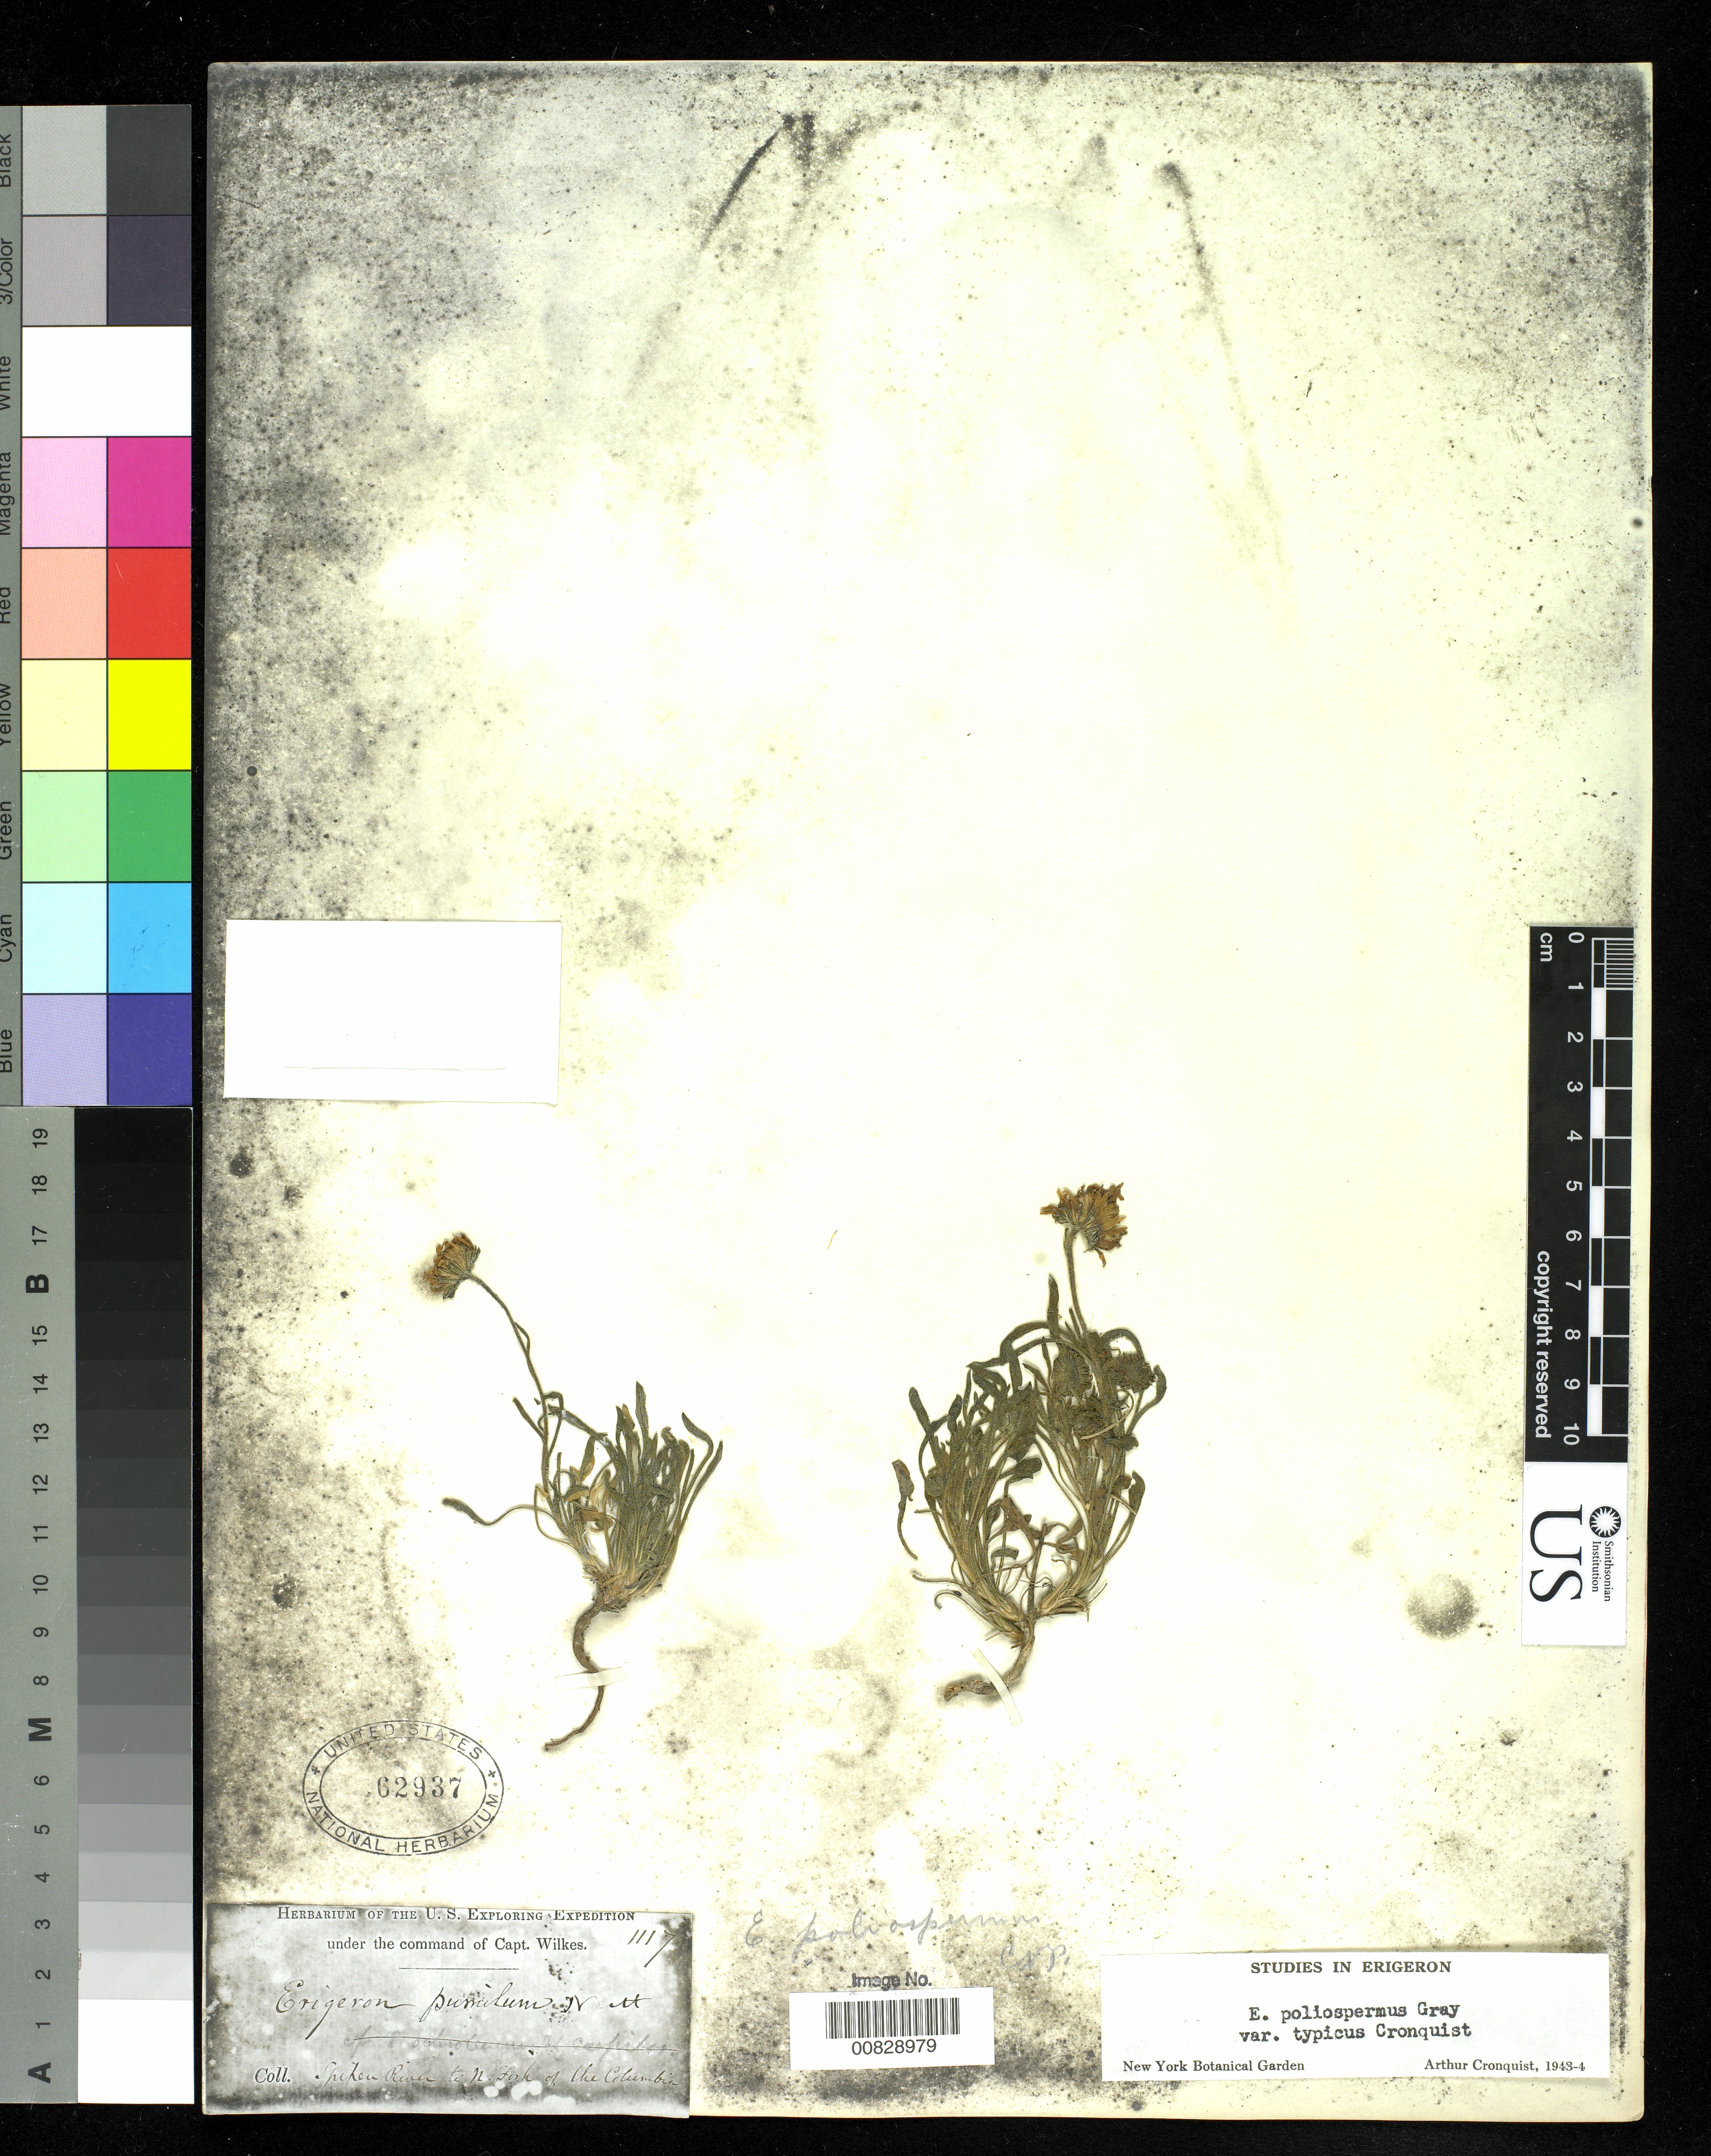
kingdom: Plantae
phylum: Tracheophyta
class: Magnoliopsida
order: Asterales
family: Asteraceae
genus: Erigeron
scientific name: Erigeron poliospermus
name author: A. Gray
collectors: Wilkes Explor. Exped.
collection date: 1838/1842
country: United States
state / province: Washington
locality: N. fork of the Columbia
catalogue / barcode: US 62937